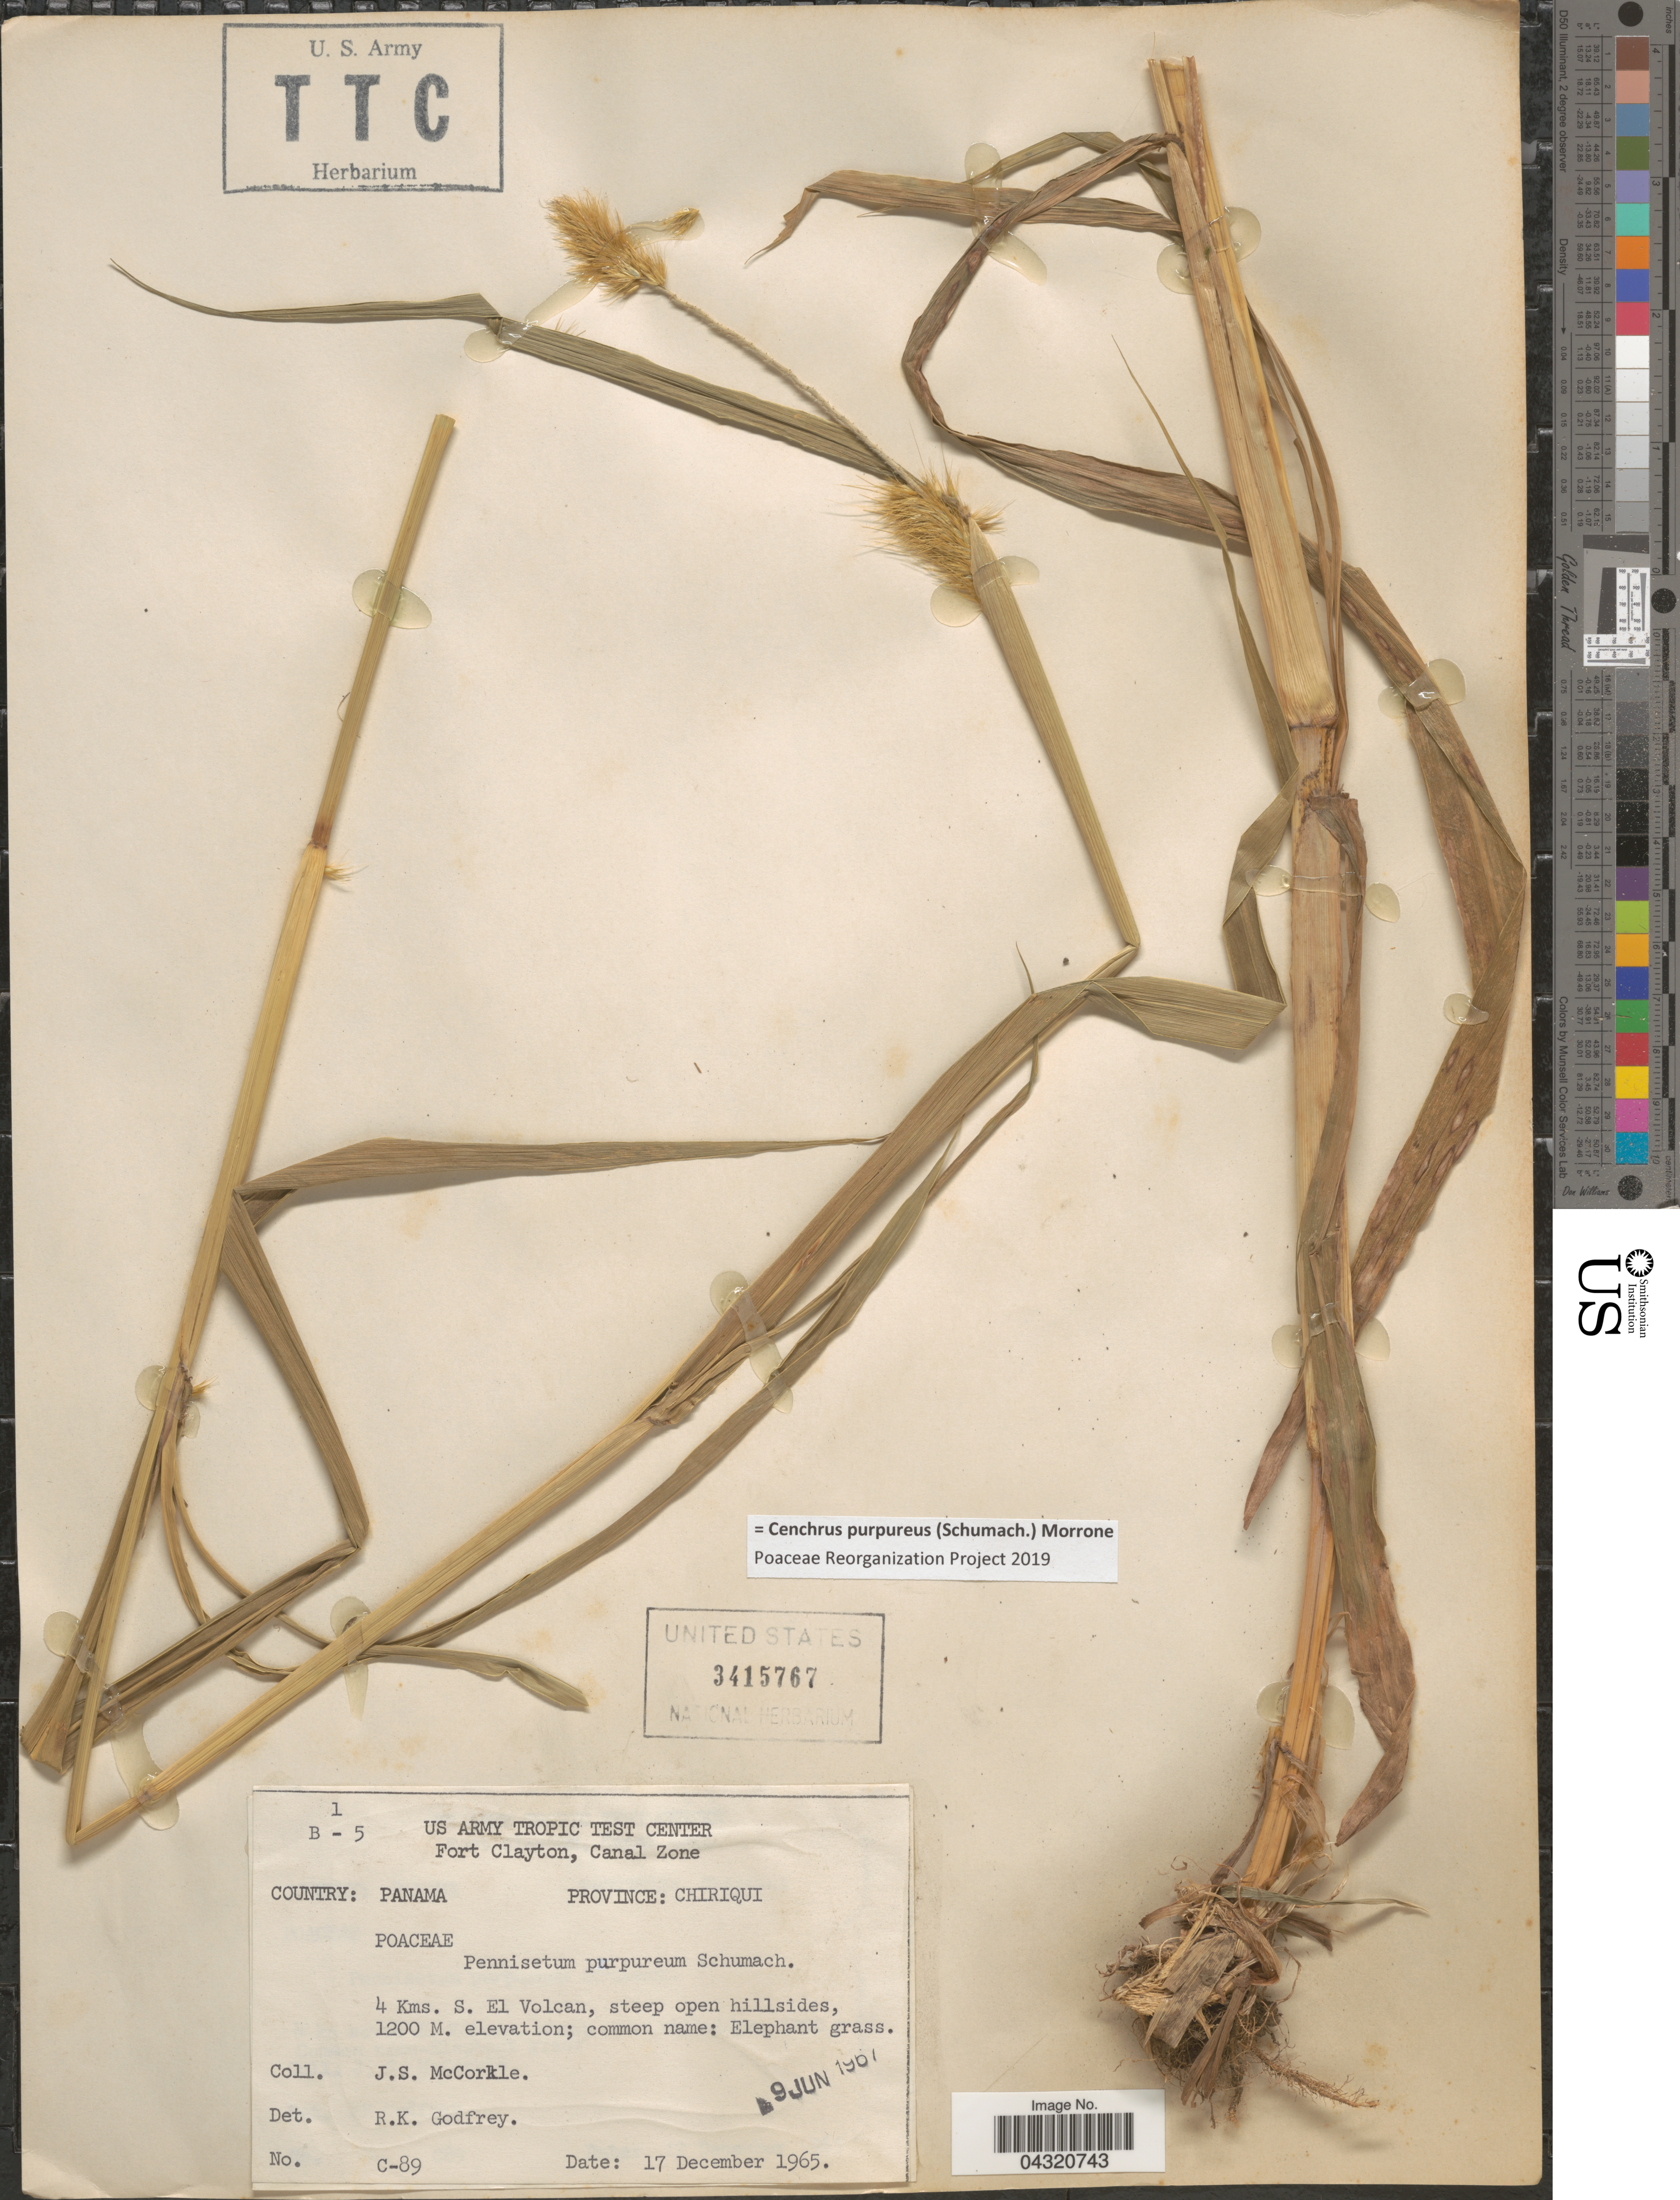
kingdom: Plantae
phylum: Tracheophyta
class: Liliopsida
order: Poales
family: Poaceae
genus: Cenchrus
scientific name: Cenchrus purpureus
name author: (Schumach.) Morrone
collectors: J. McCorkle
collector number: C-89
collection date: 1965-12-17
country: Panama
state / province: Chiriqui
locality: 4 Kms. S. El Volcan, steep open hillsides.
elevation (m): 1200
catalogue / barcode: US 3415767